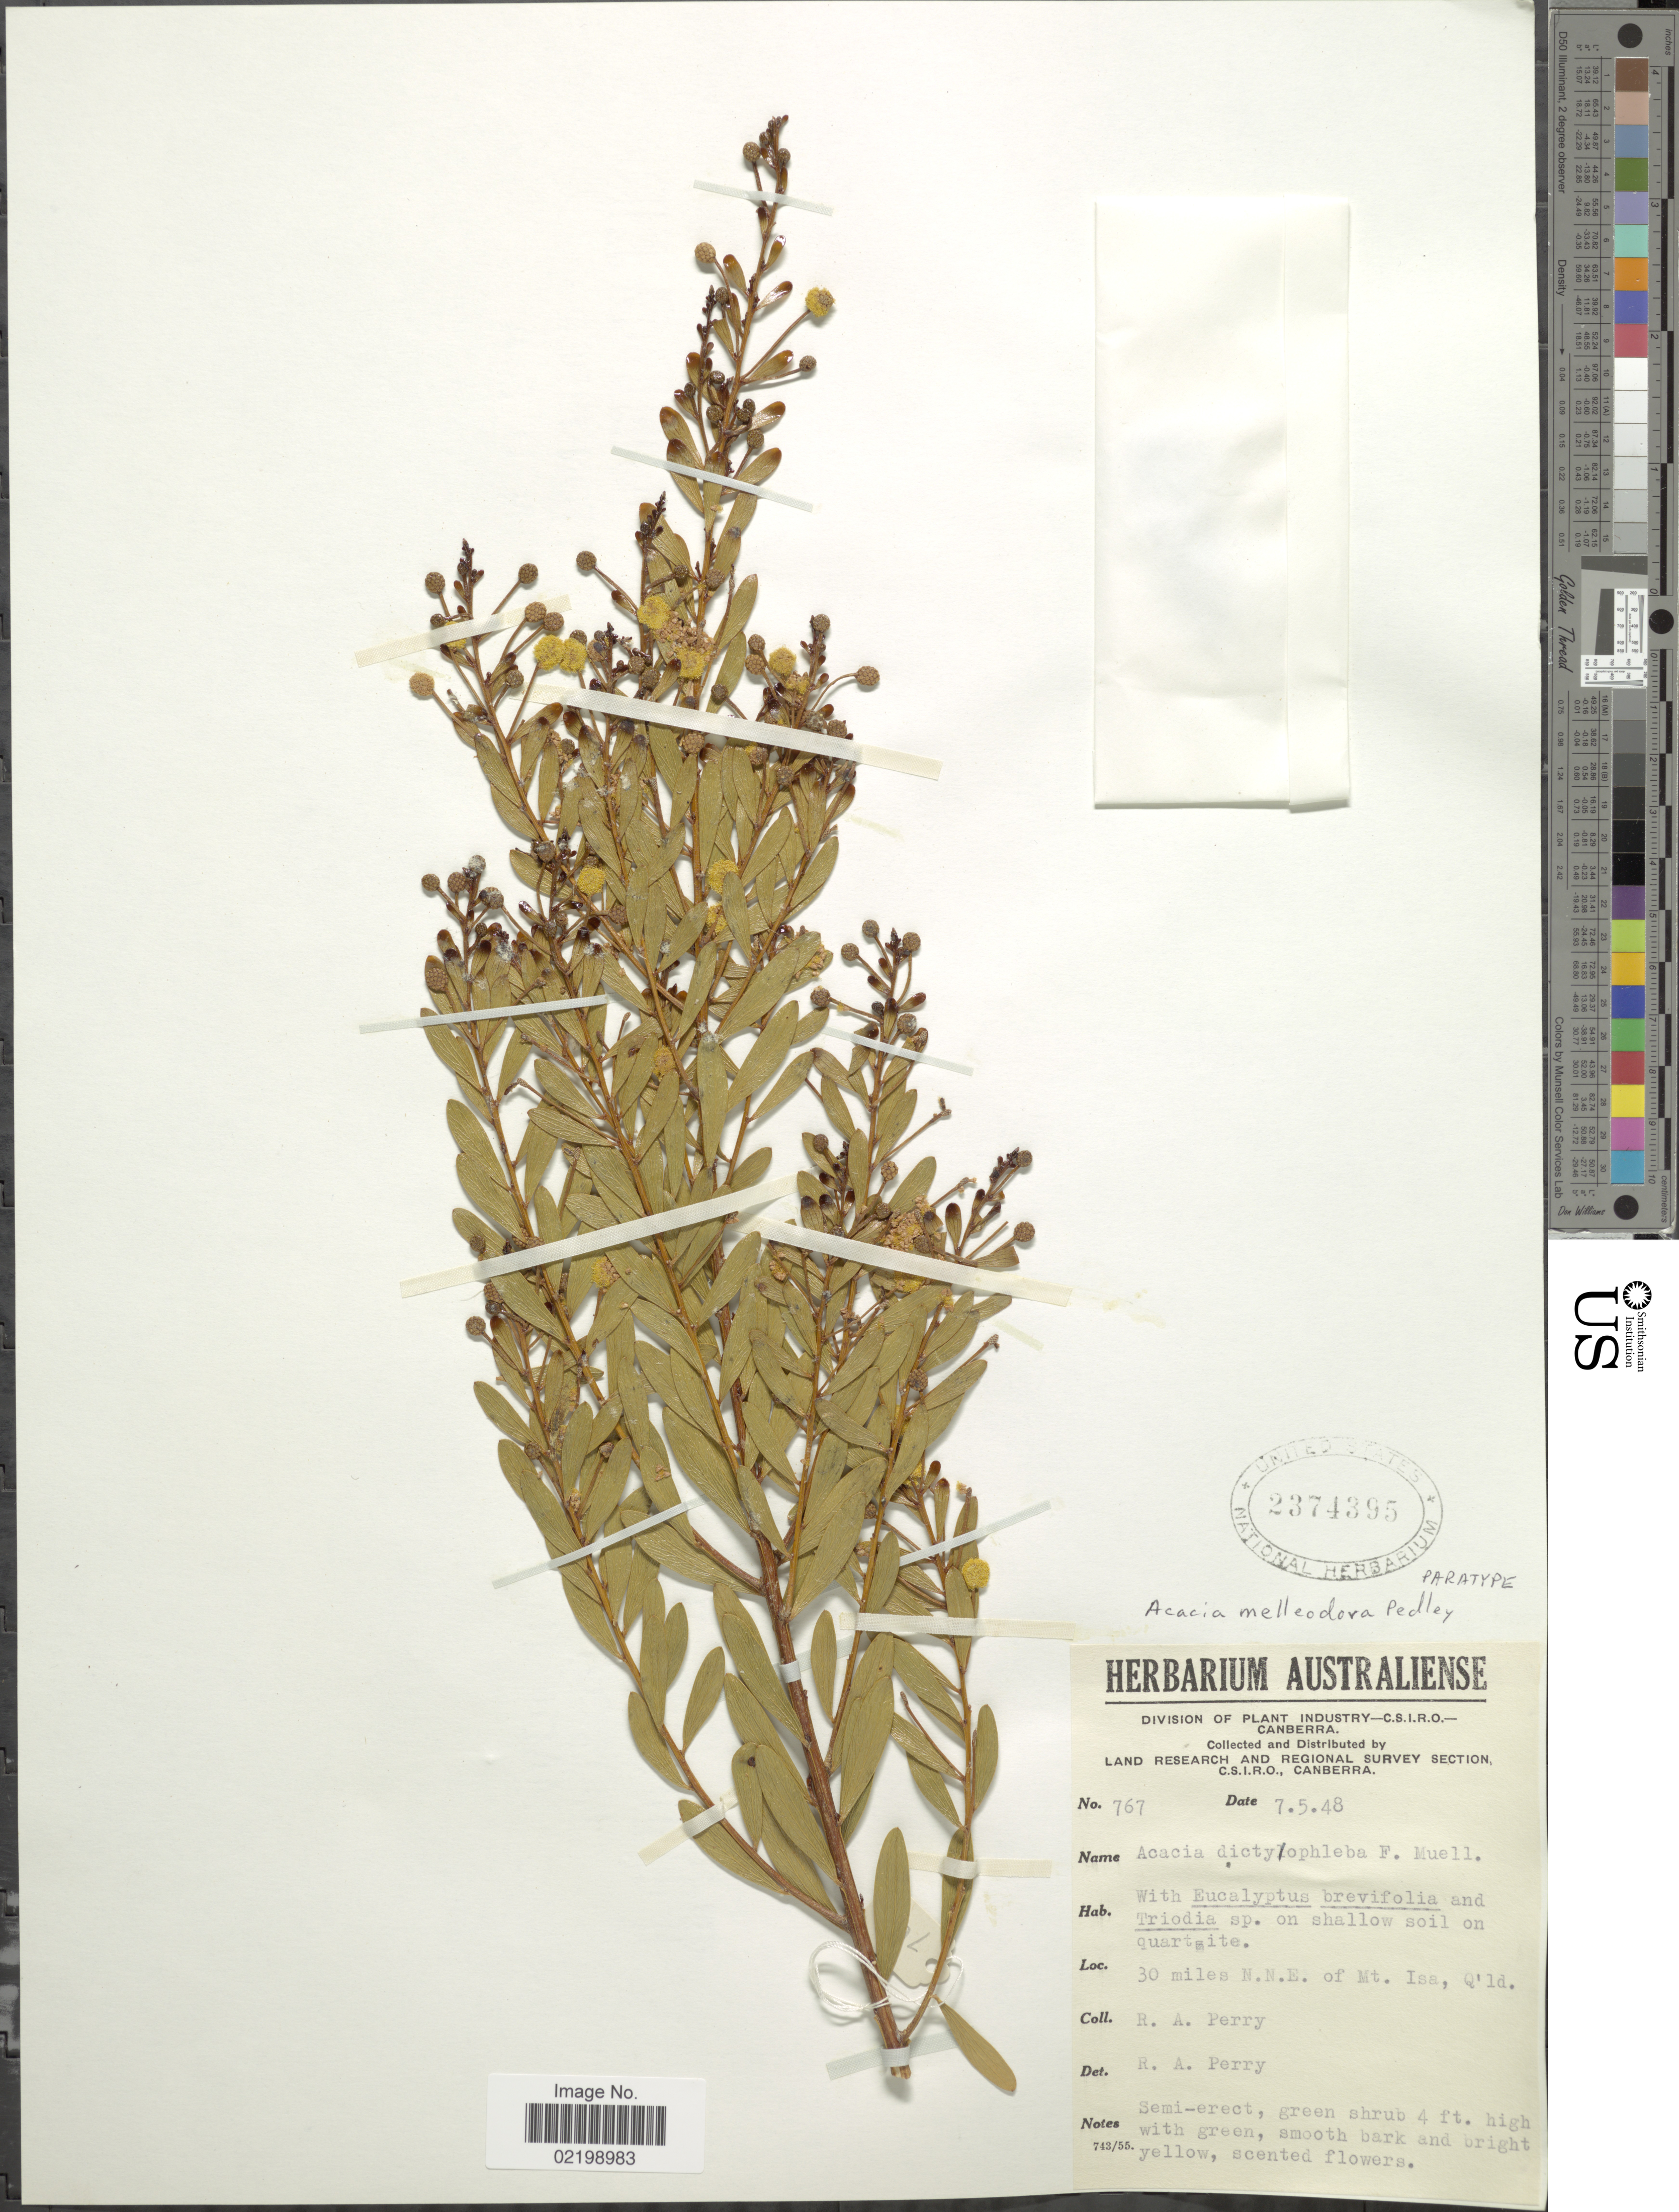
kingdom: Plantae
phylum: Tracheophyta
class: Magnoliopsida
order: Fabales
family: Fabaceae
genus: Acacia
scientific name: Acacia melleodora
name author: Pedley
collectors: Perry, R. A.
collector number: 767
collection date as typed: Transcribed d/m/y: 7/5/48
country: Australia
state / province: Queensland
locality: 30 miles N.N.E. of Mt. Isa, Q'ld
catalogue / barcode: US 2374395